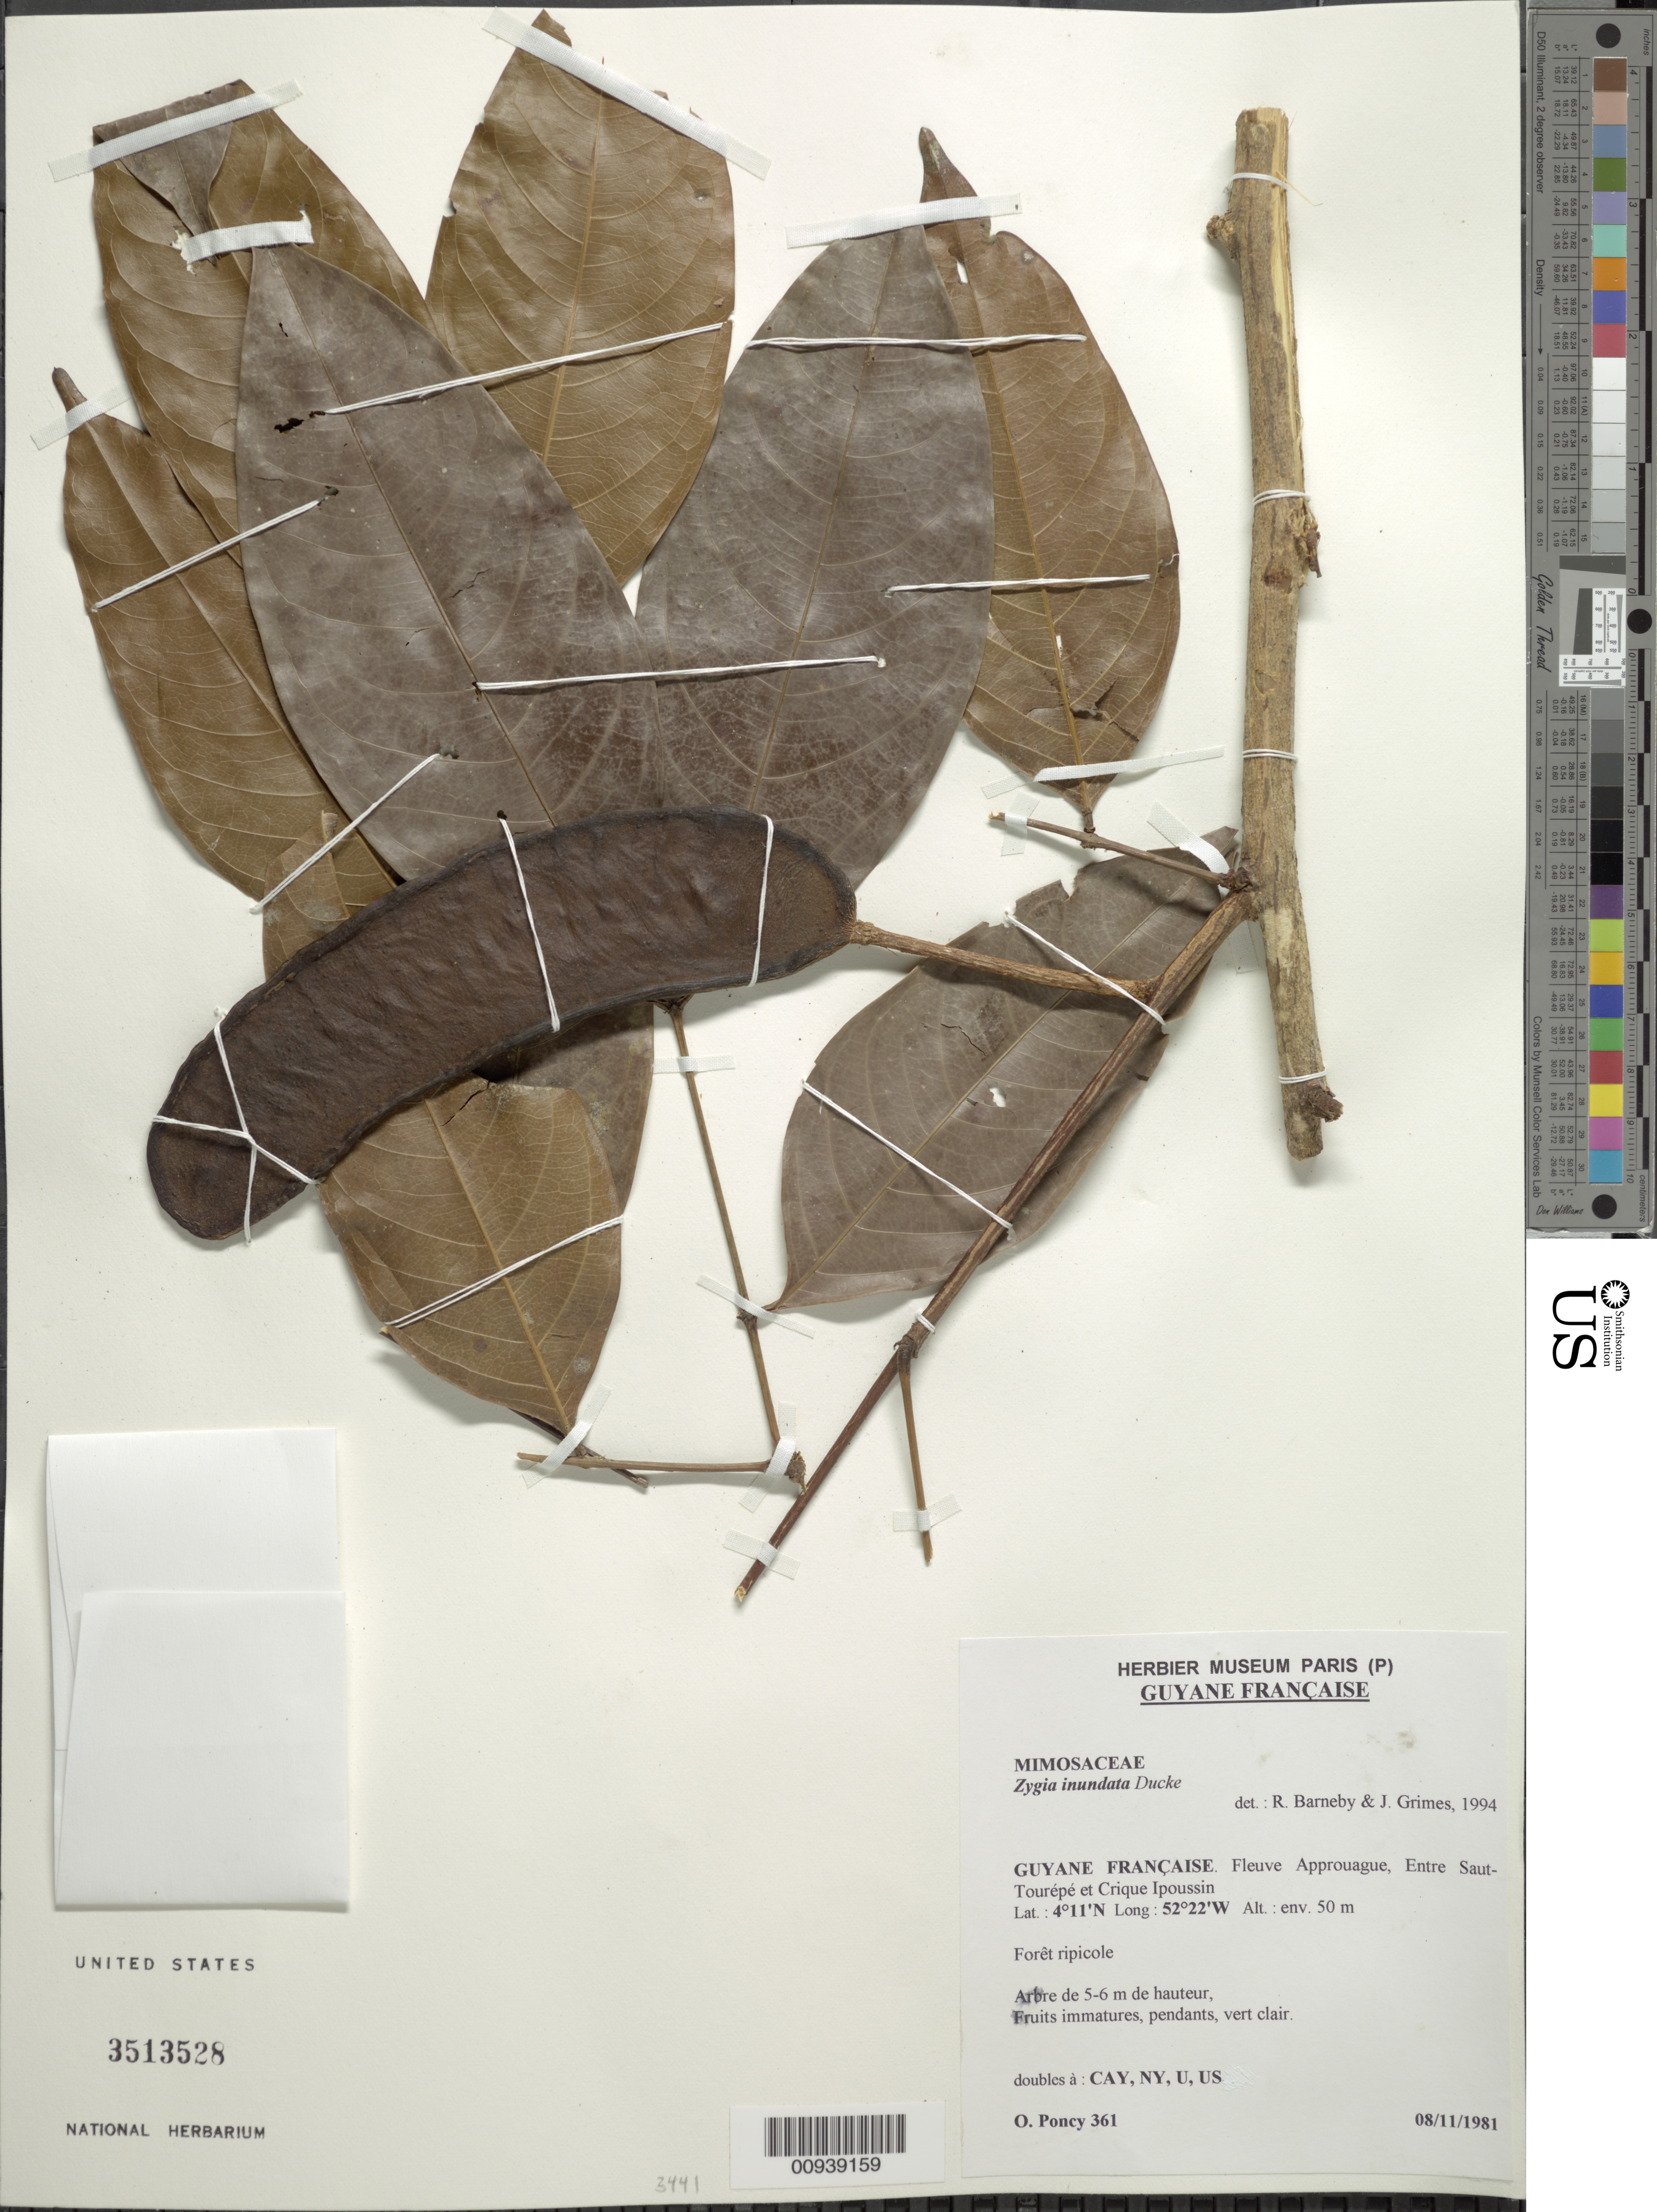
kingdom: Plantae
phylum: Tracheophyta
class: Magnoliopsida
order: Fabales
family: Fabaceae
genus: Zygia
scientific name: Zygia inundata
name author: (Ducke) H.C. Lima ex Barneby & J.W. Grimes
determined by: Barneby, R. C.; Grimes, J. W.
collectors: O. Poncy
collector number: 361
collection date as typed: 8-Nov-81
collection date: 1981-11-08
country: French Guiana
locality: Fleuve Approuage, entre Saut-Tourépé et Crique Ipoussin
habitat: Foret ripicole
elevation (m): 50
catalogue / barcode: US 3513528